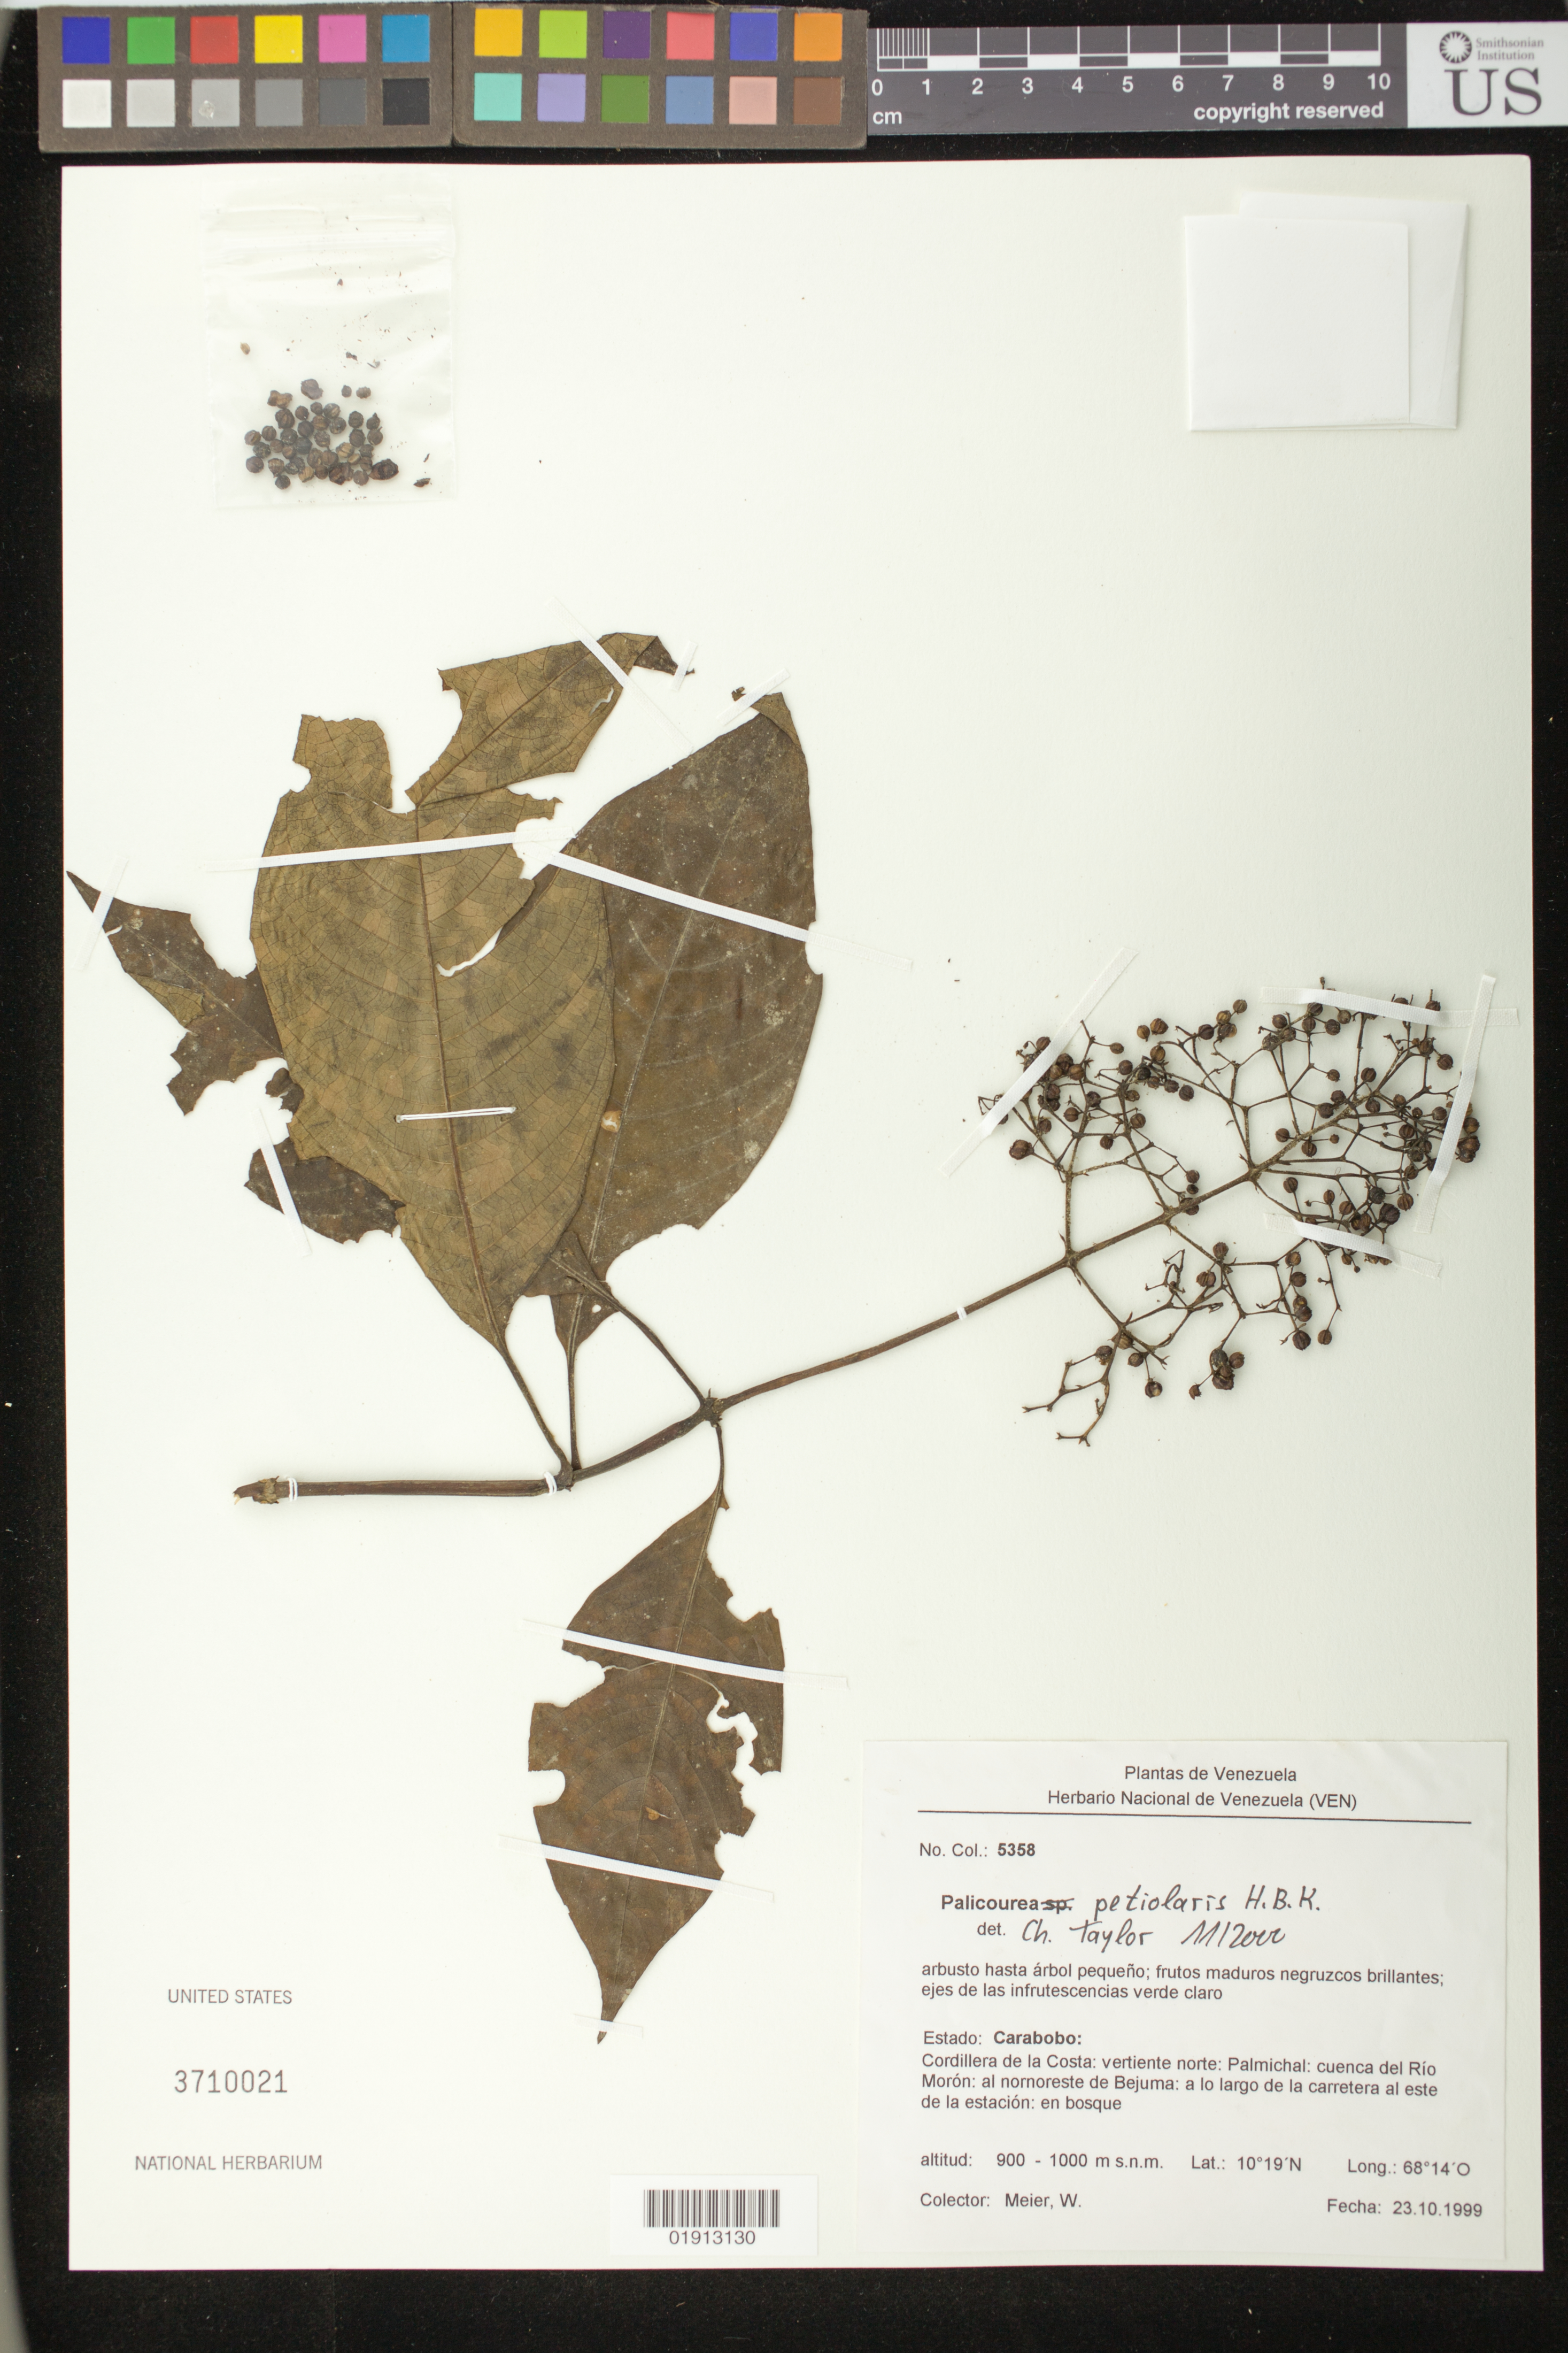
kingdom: Plantae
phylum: Tracheophyta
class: Magnoliopsida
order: Gentianales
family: Rubiaceae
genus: Palicourea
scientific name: Palicourea petiolaris Kunth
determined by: Taylor, C.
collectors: W. Meier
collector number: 5358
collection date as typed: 23 Oct 1999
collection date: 1999-10-23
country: Venezuela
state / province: Carabobo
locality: Cordillera de la Costa: vertiente norte: Palmichal: cuenca del Río Morón: al nornoreste de Bejuma: a lo largo de la carretera al este de la estacion.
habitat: bosque.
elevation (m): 900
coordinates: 10 19 N, 68 14 O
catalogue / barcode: US 3710021